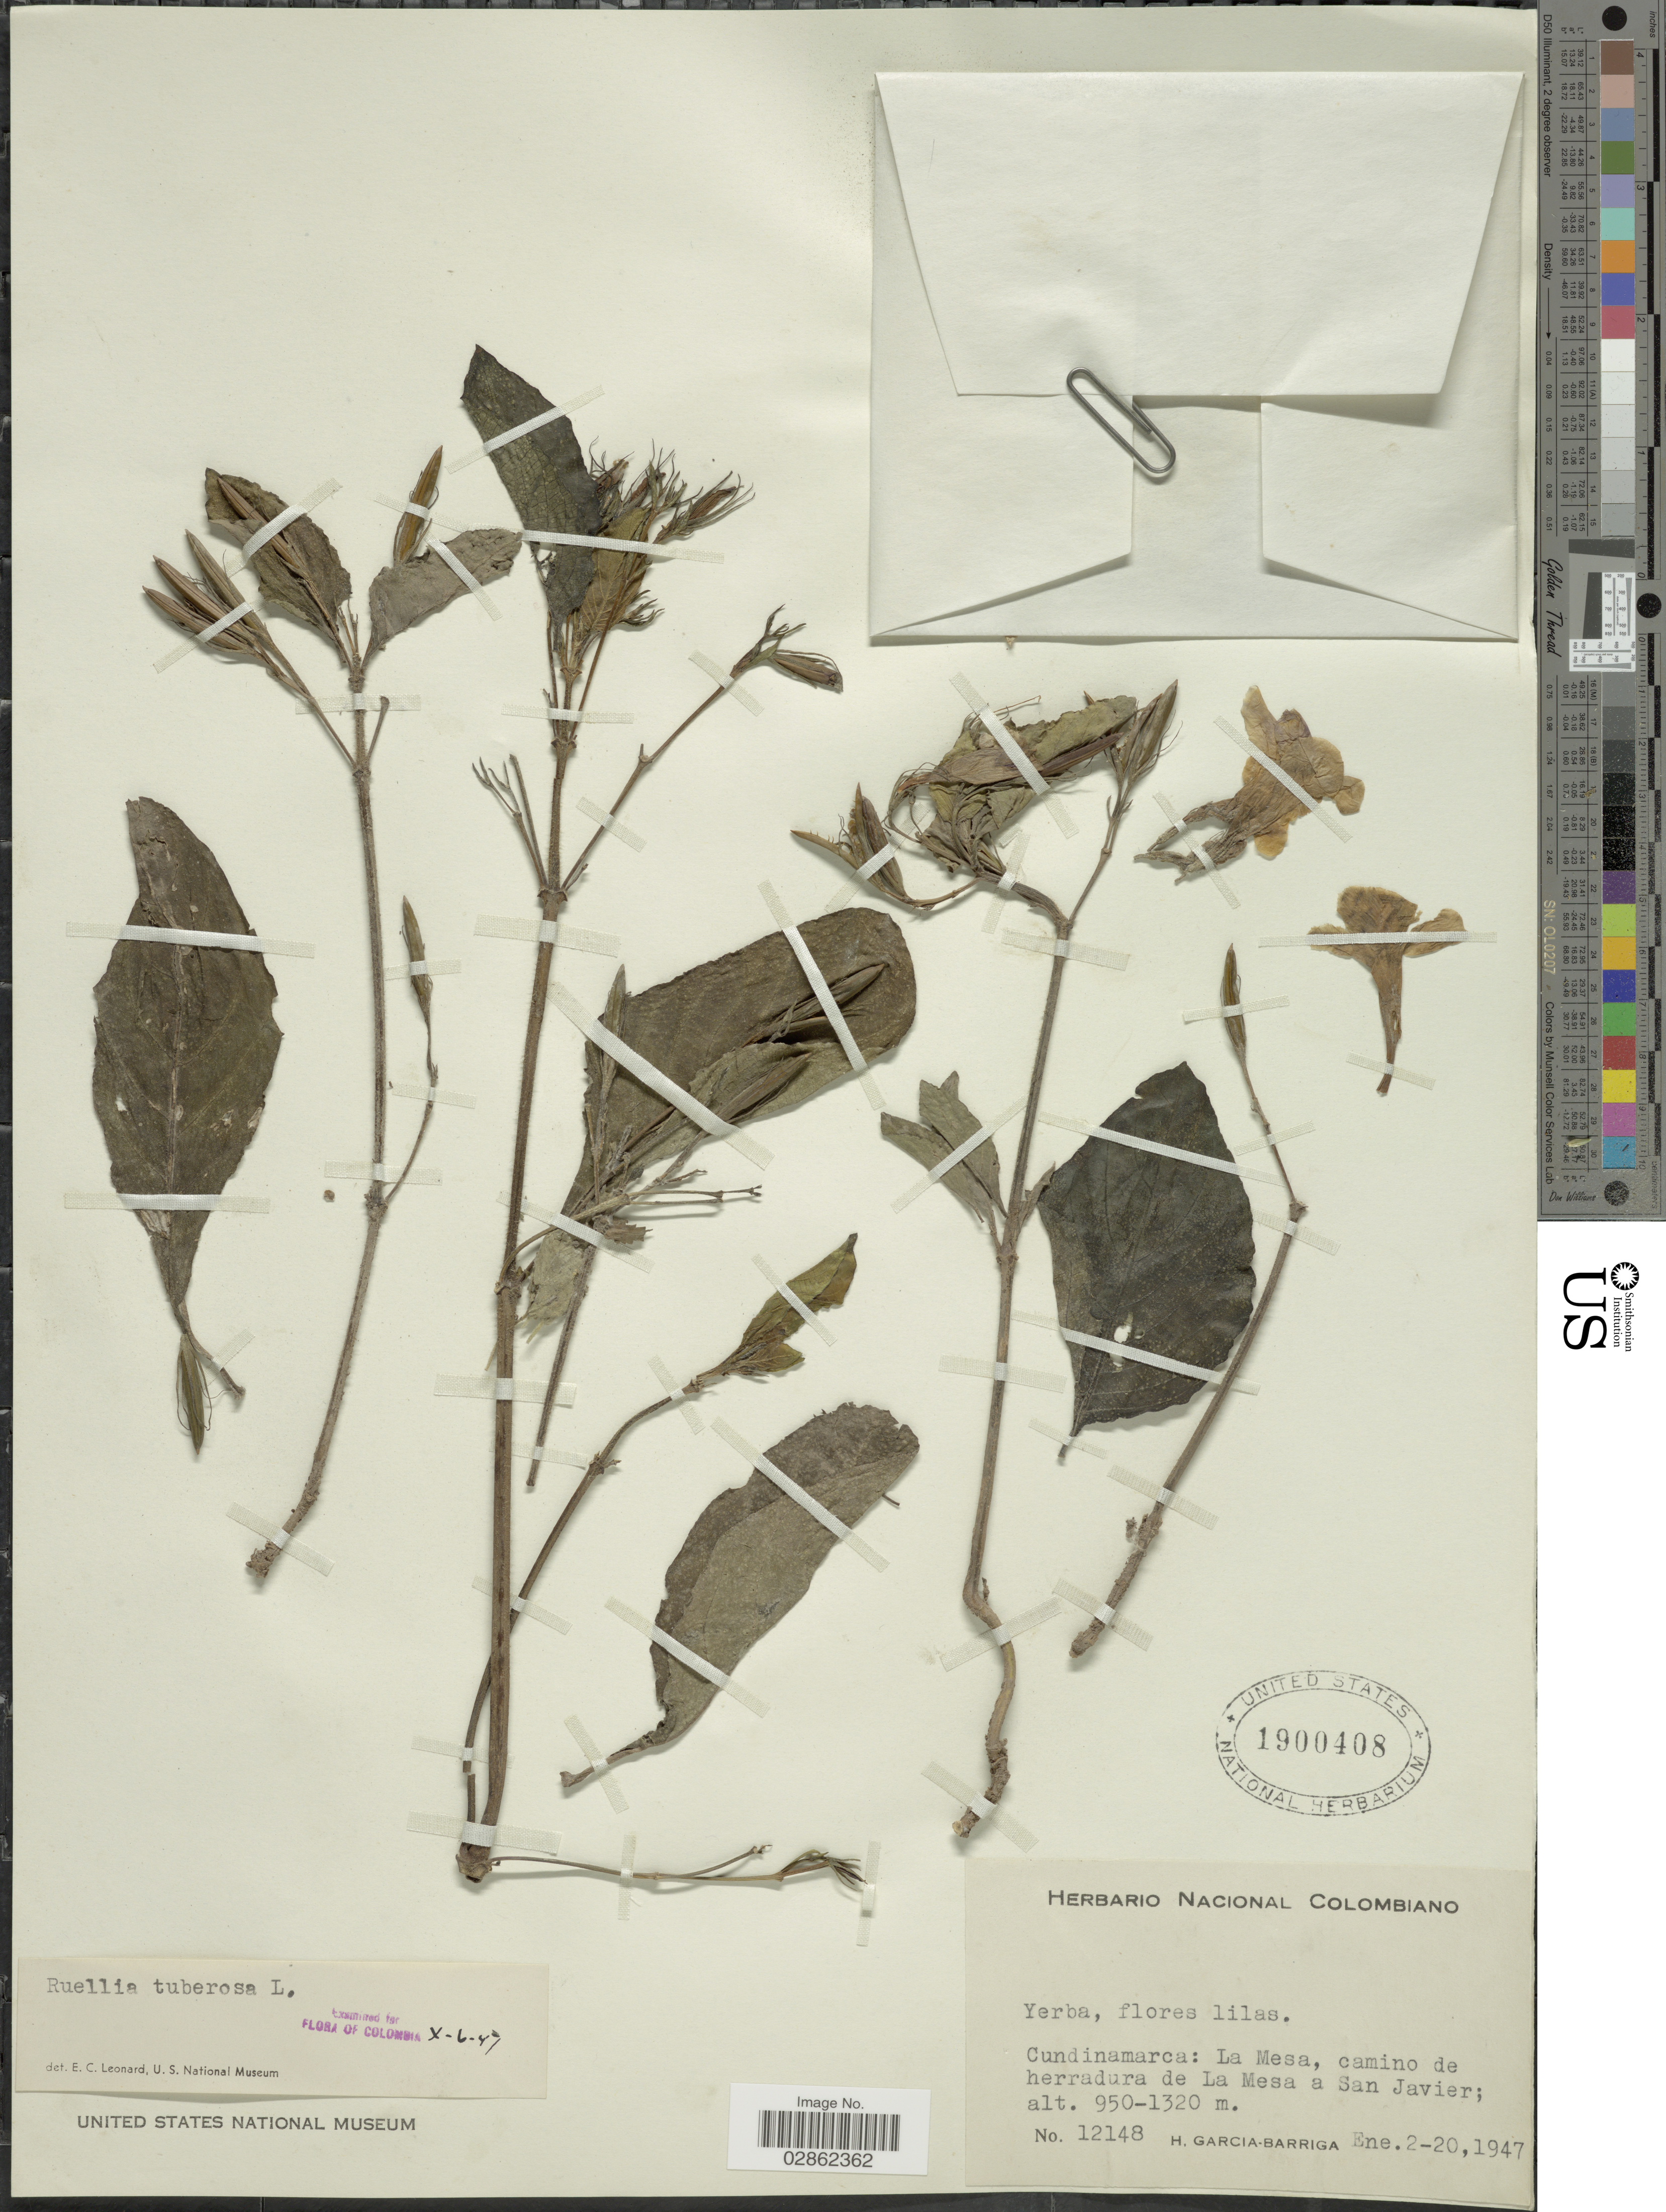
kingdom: Plantae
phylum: Tracheophyta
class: Magnoliopsida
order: Lamiales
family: Acanthaceae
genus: Ruellia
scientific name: Ruellia tuberosa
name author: L.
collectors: H. García Barriga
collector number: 12148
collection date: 1947-01-02/1947-01-20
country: Colombia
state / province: Cundinamarca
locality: La Mesa, camino de herradura de La Mesa a San Javier.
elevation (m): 950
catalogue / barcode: US 1900408